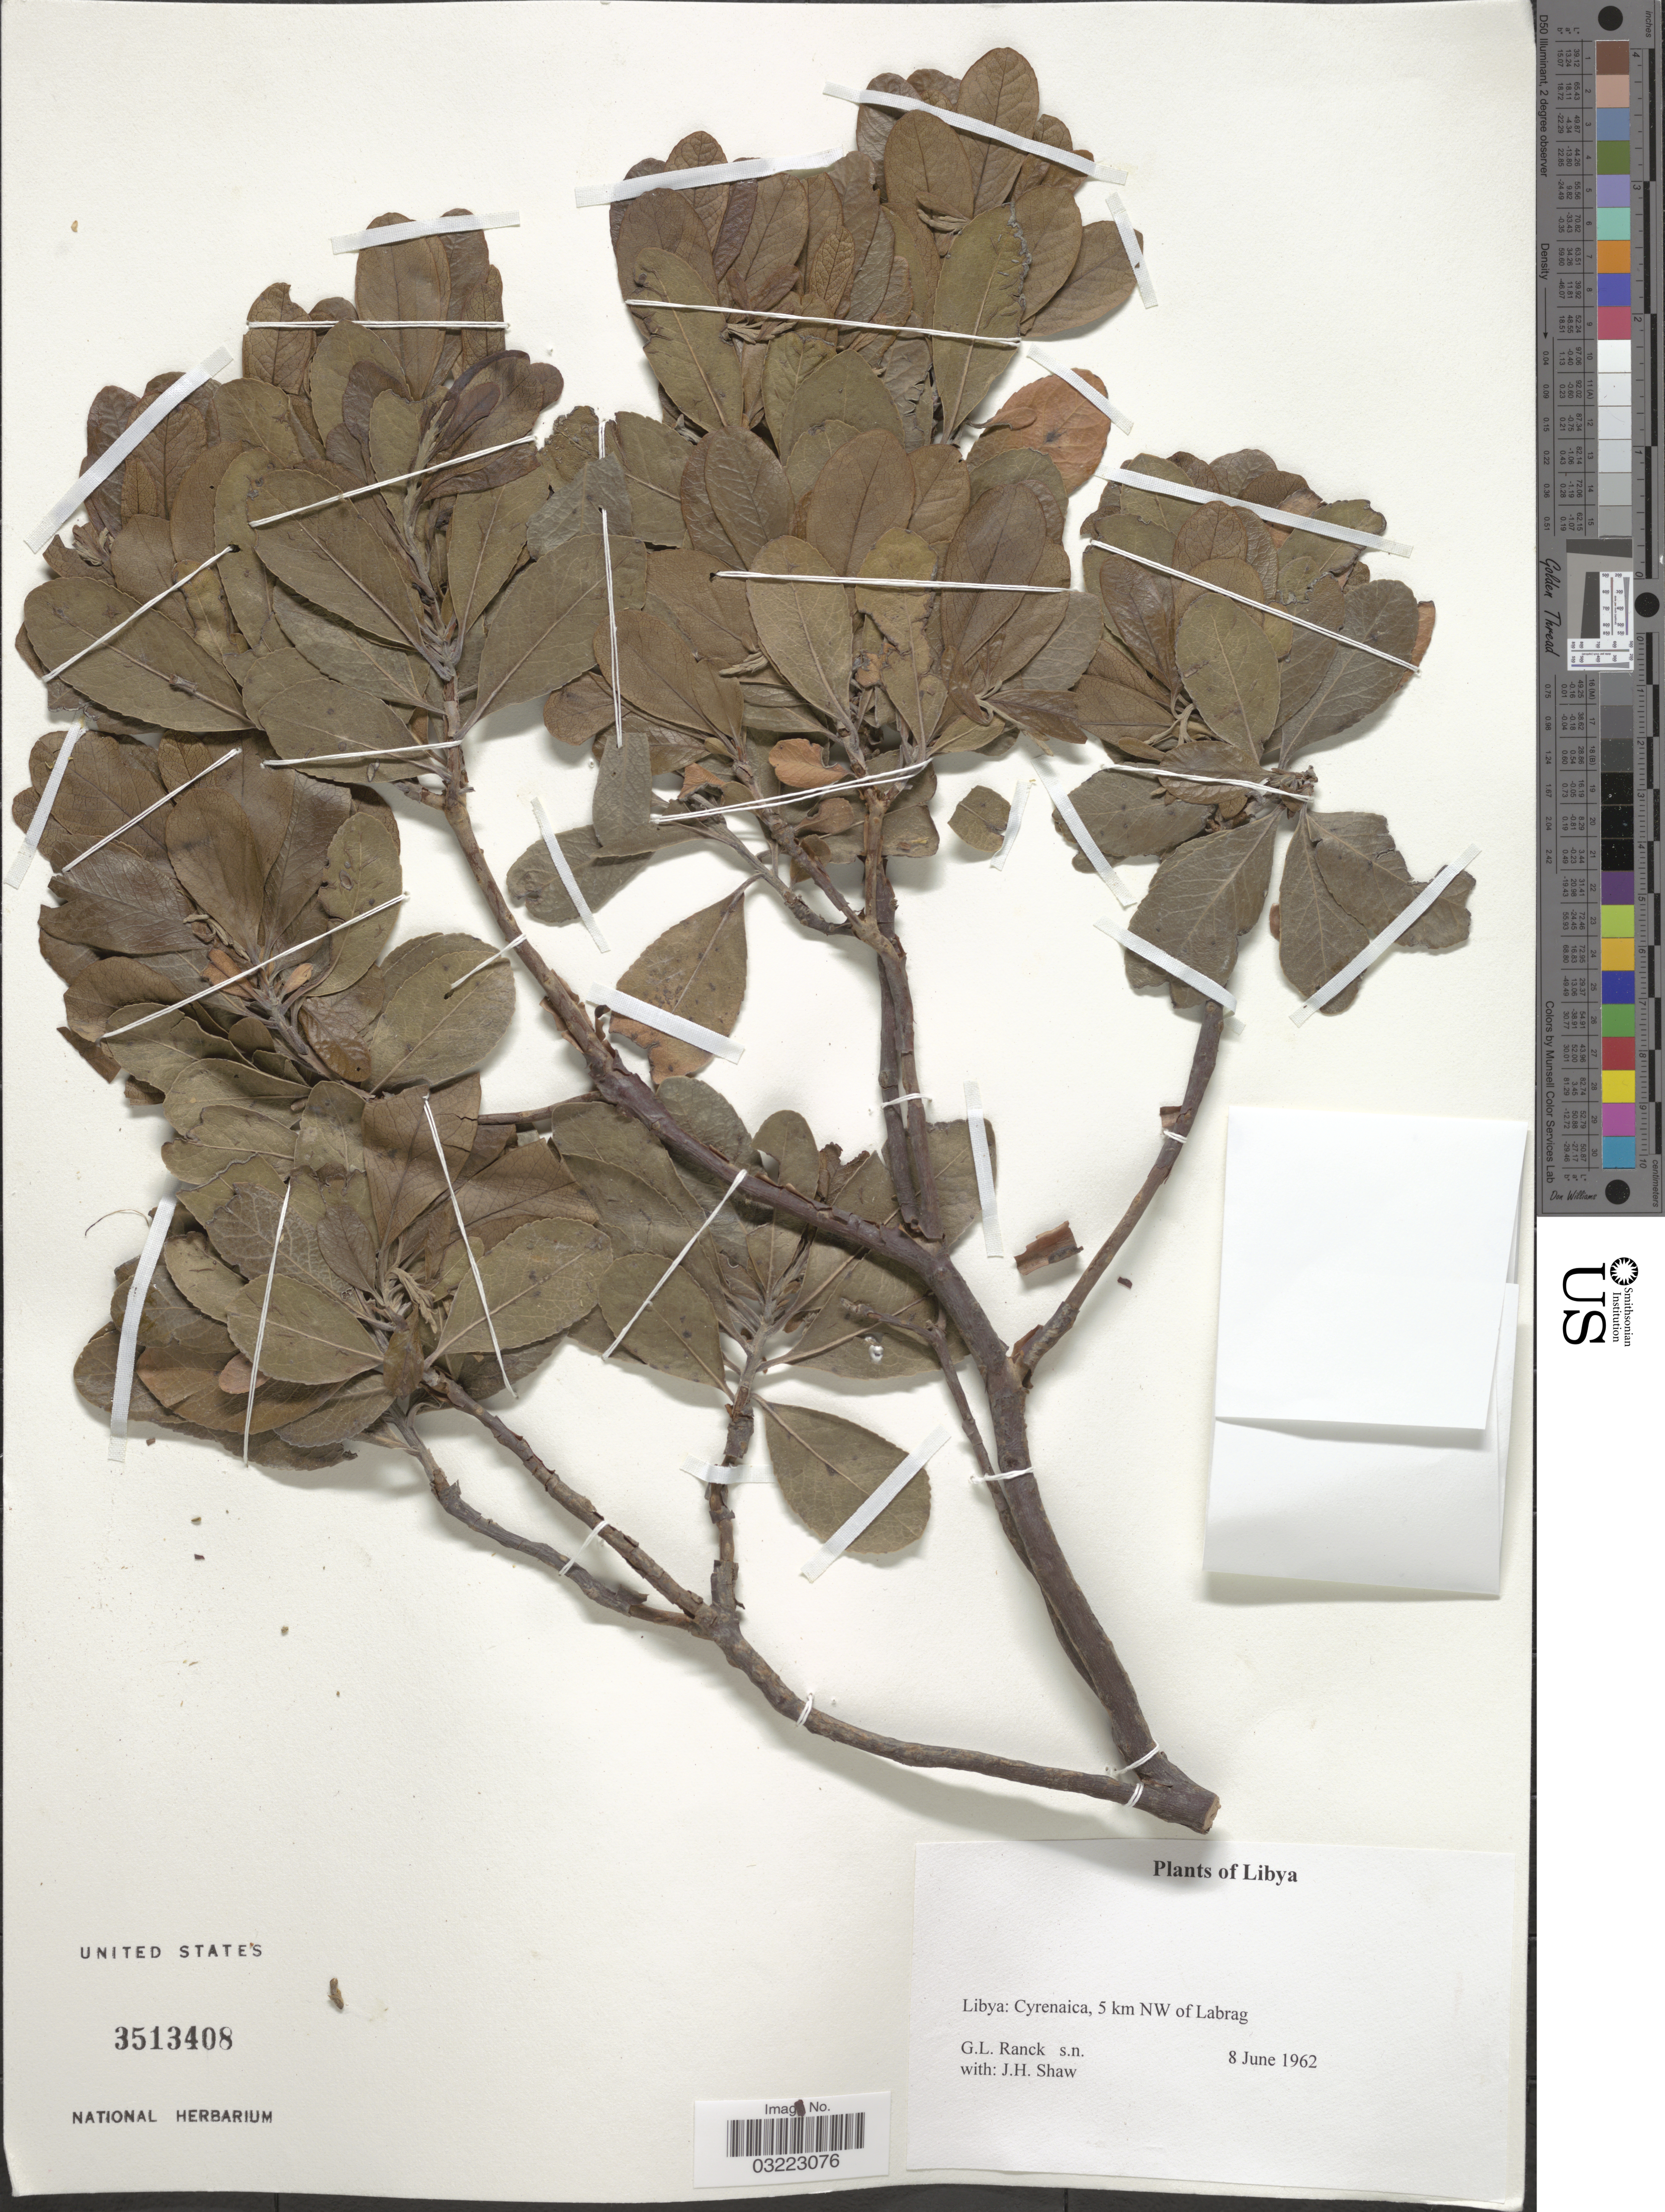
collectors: G. Ranck & J. H. Shaw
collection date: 1962-06-08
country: Libya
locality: Cyrenaica, 5 km NW of Labrag.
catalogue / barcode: US 3513408